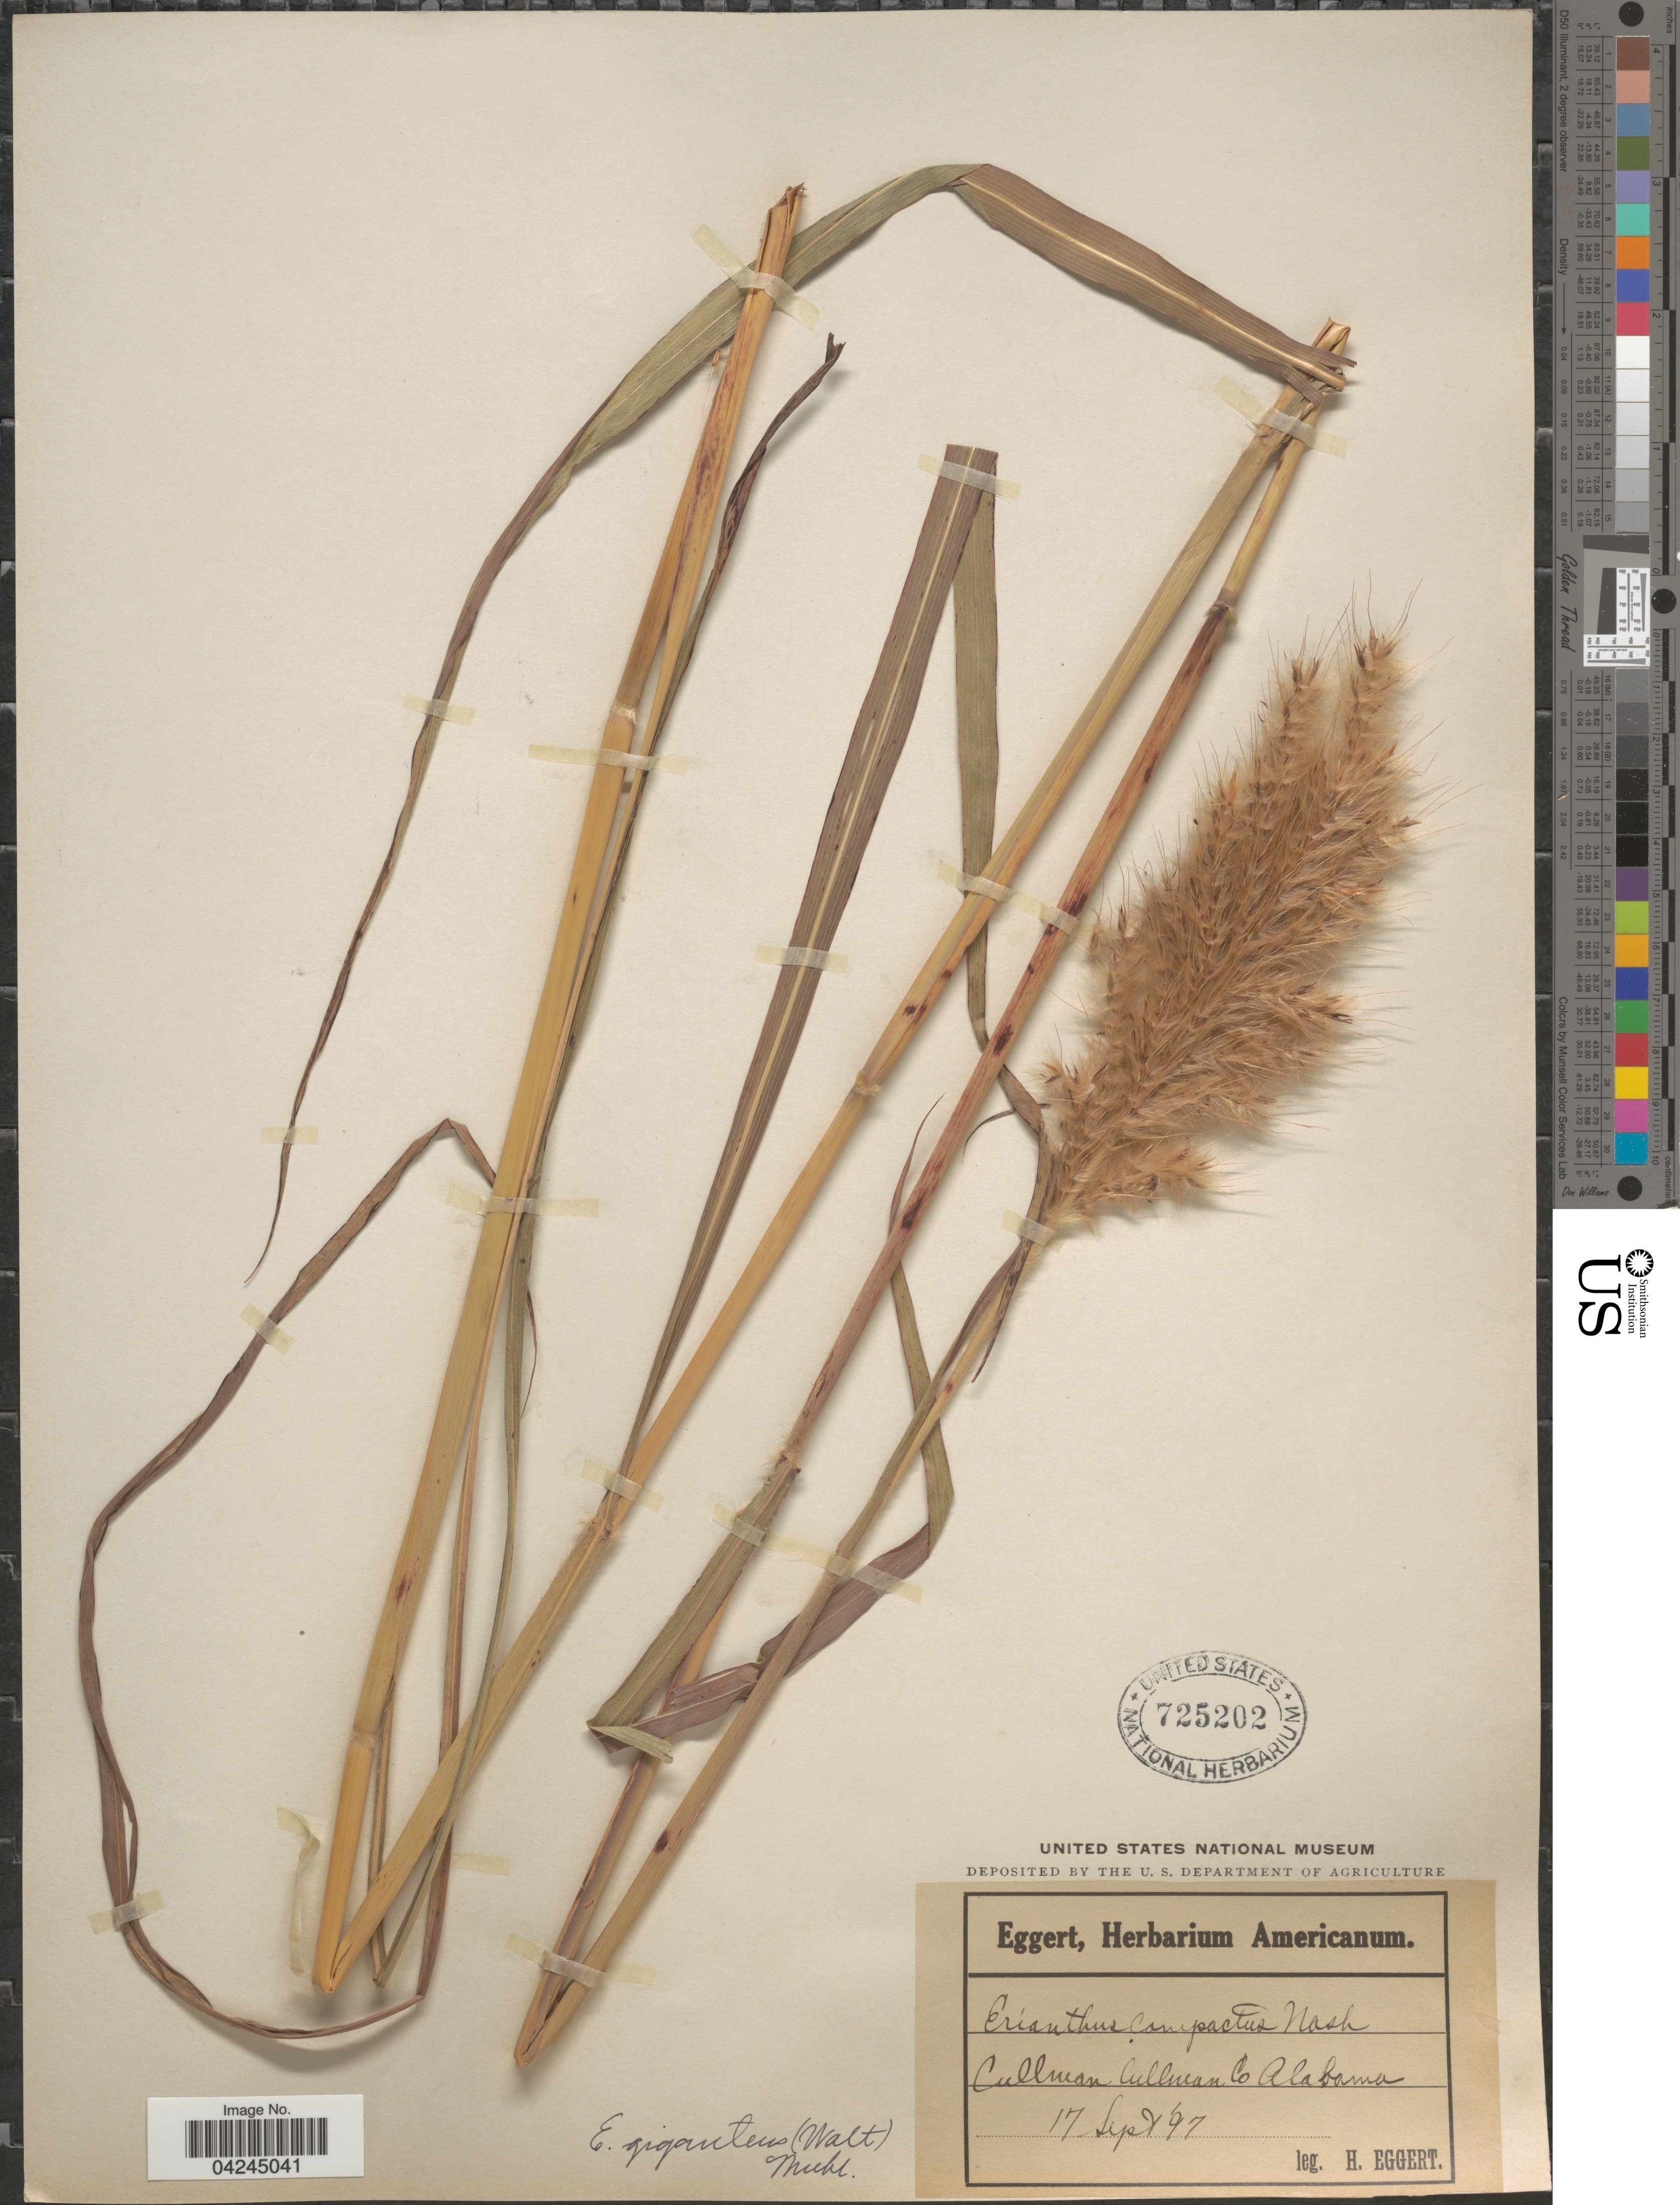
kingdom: Plantae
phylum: Tracheophyta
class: Liliopsida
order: Poales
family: Poaceae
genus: Erianthus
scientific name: Erianthus giganteus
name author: (Walter) P. Beauv.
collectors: H. Eggert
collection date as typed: Transcribed d/m/y: 17/9/97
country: United States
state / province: Alabama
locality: Cullman Cullman Co.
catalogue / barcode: US 725202